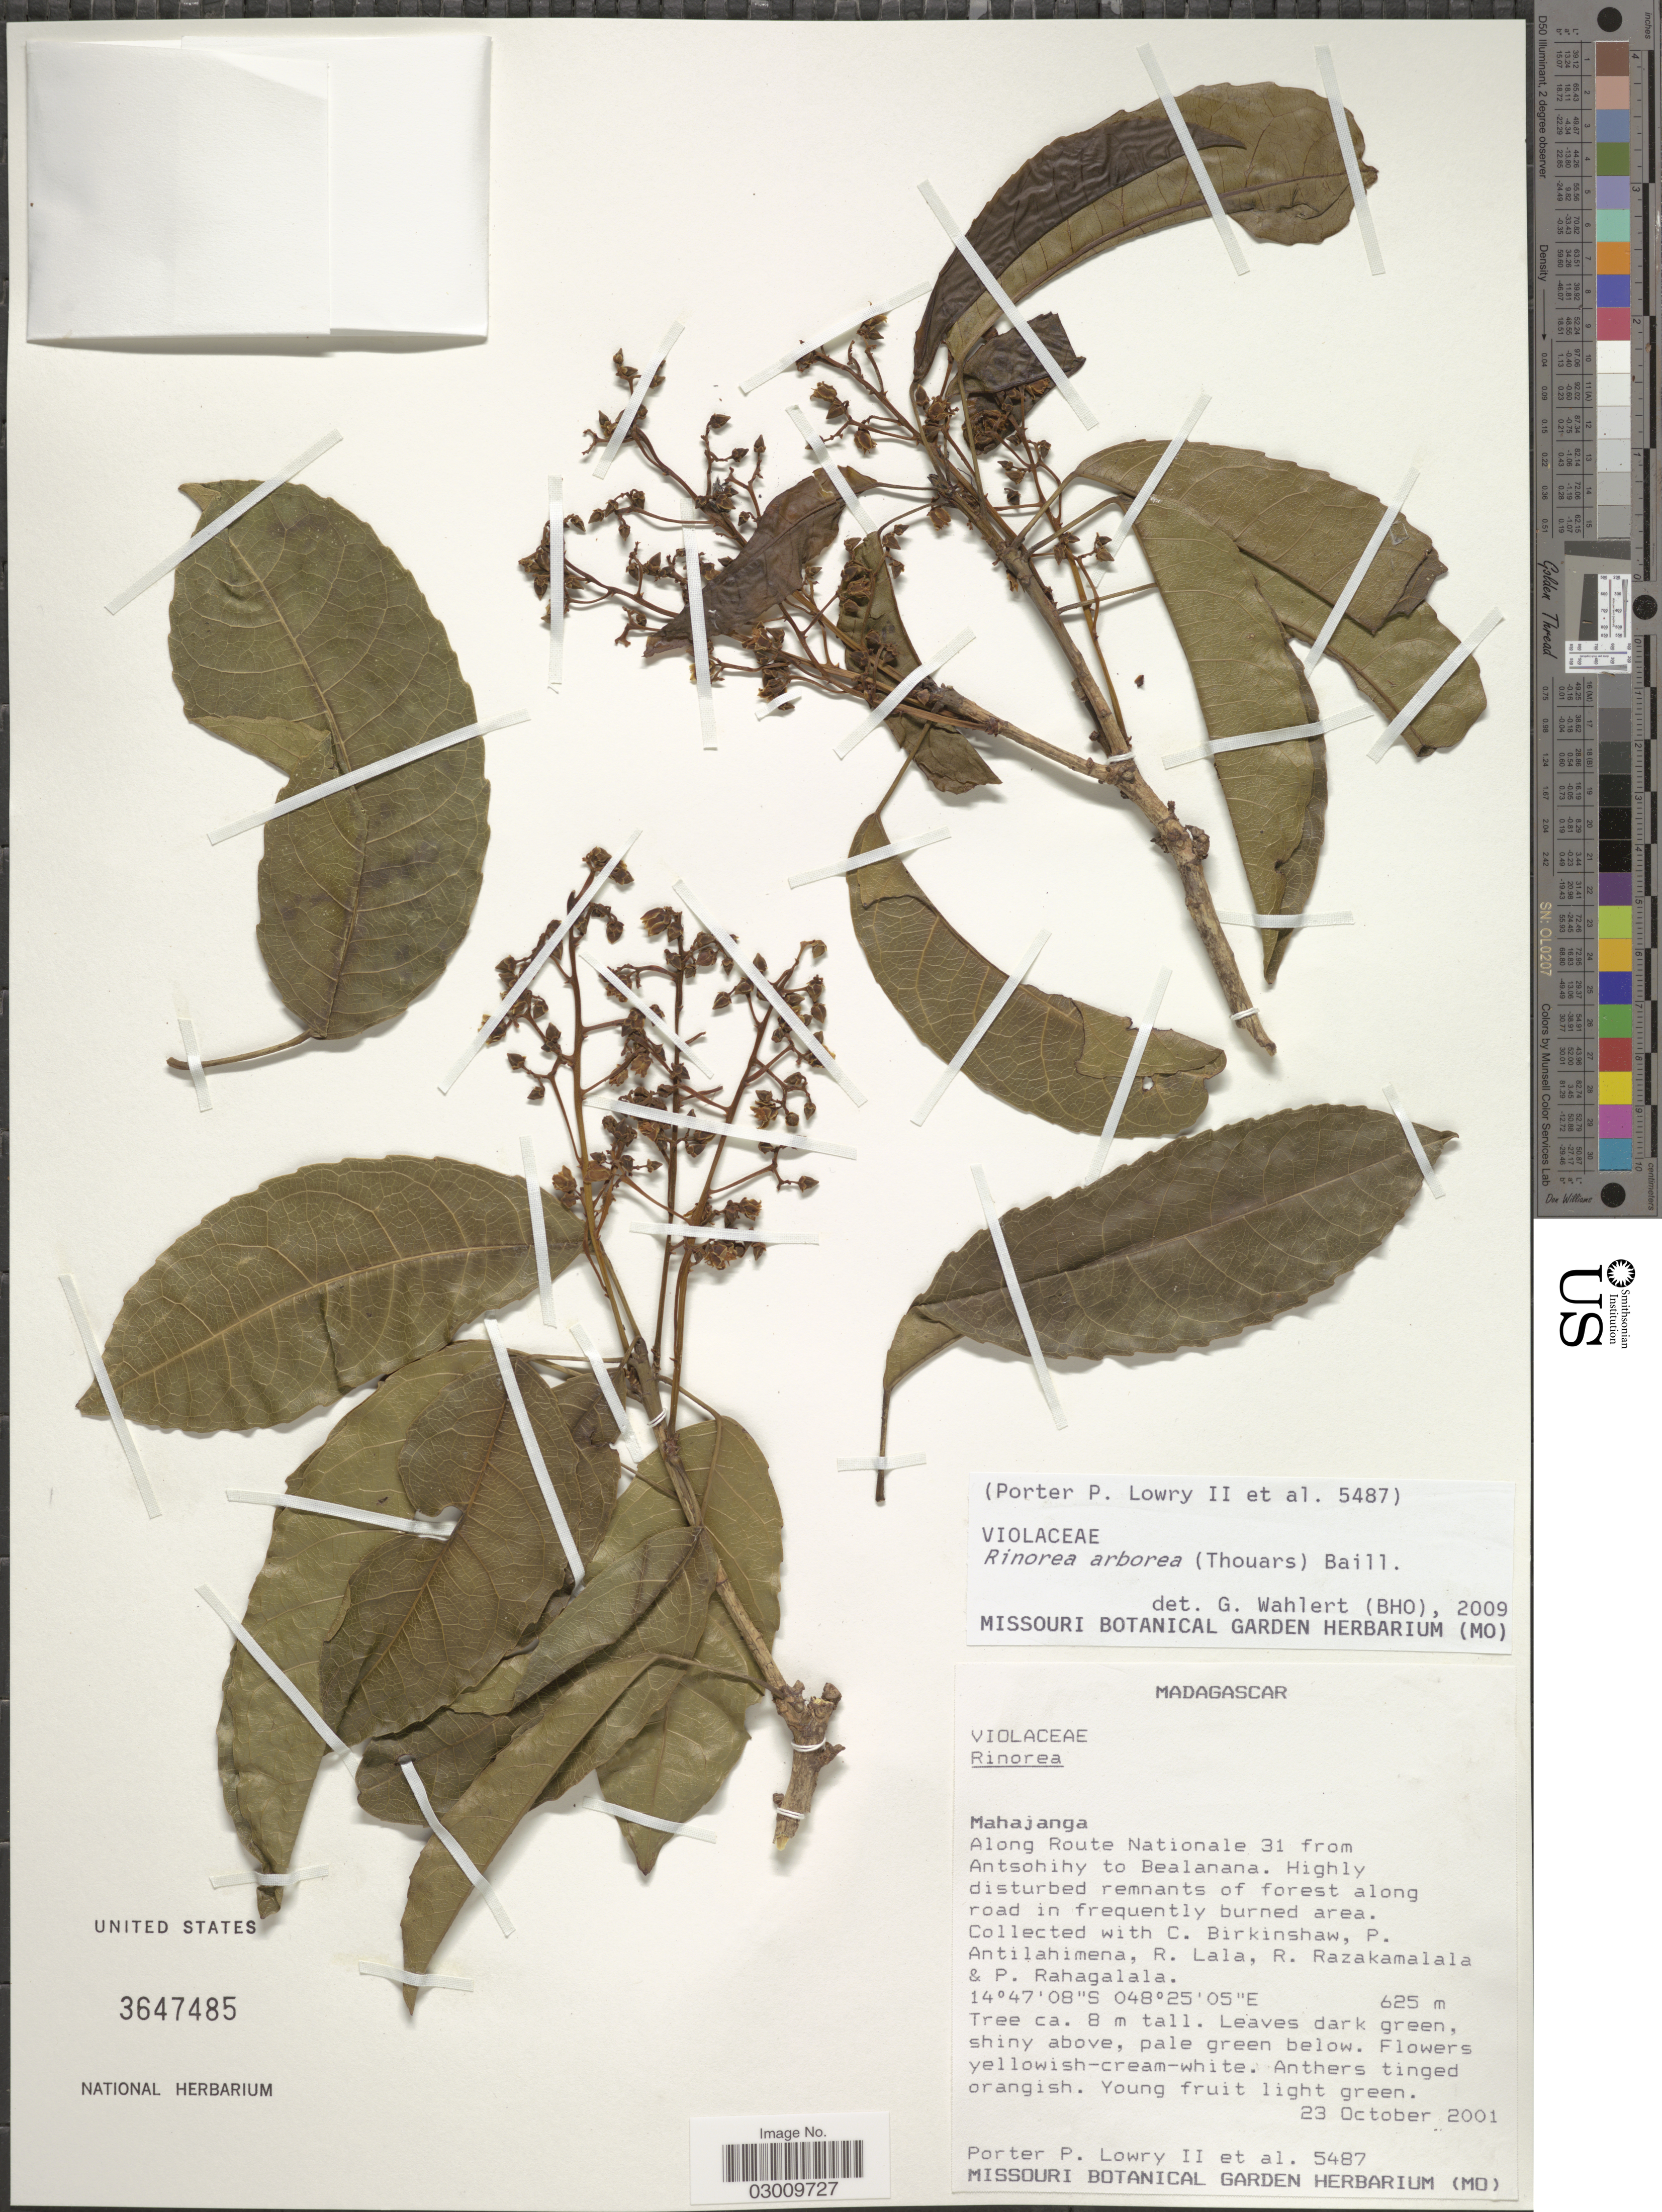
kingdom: Plantae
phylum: Tracheophyta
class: Magnoliopsida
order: Malpighiales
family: Violaceae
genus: Rinorea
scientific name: Rinorea arborea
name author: (Thouars) Baill.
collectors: P. P. Lowry, C. R. Birkinshaw, P. Antilahimena, R. Lala & et al.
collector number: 5487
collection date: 2001-10-23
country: Madagascar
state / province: Sofia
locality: Along Route Nationale 31 from Antsohihy to Bealanana. Along road in frequently burned areas.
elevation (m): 625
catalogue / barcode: US 3647485